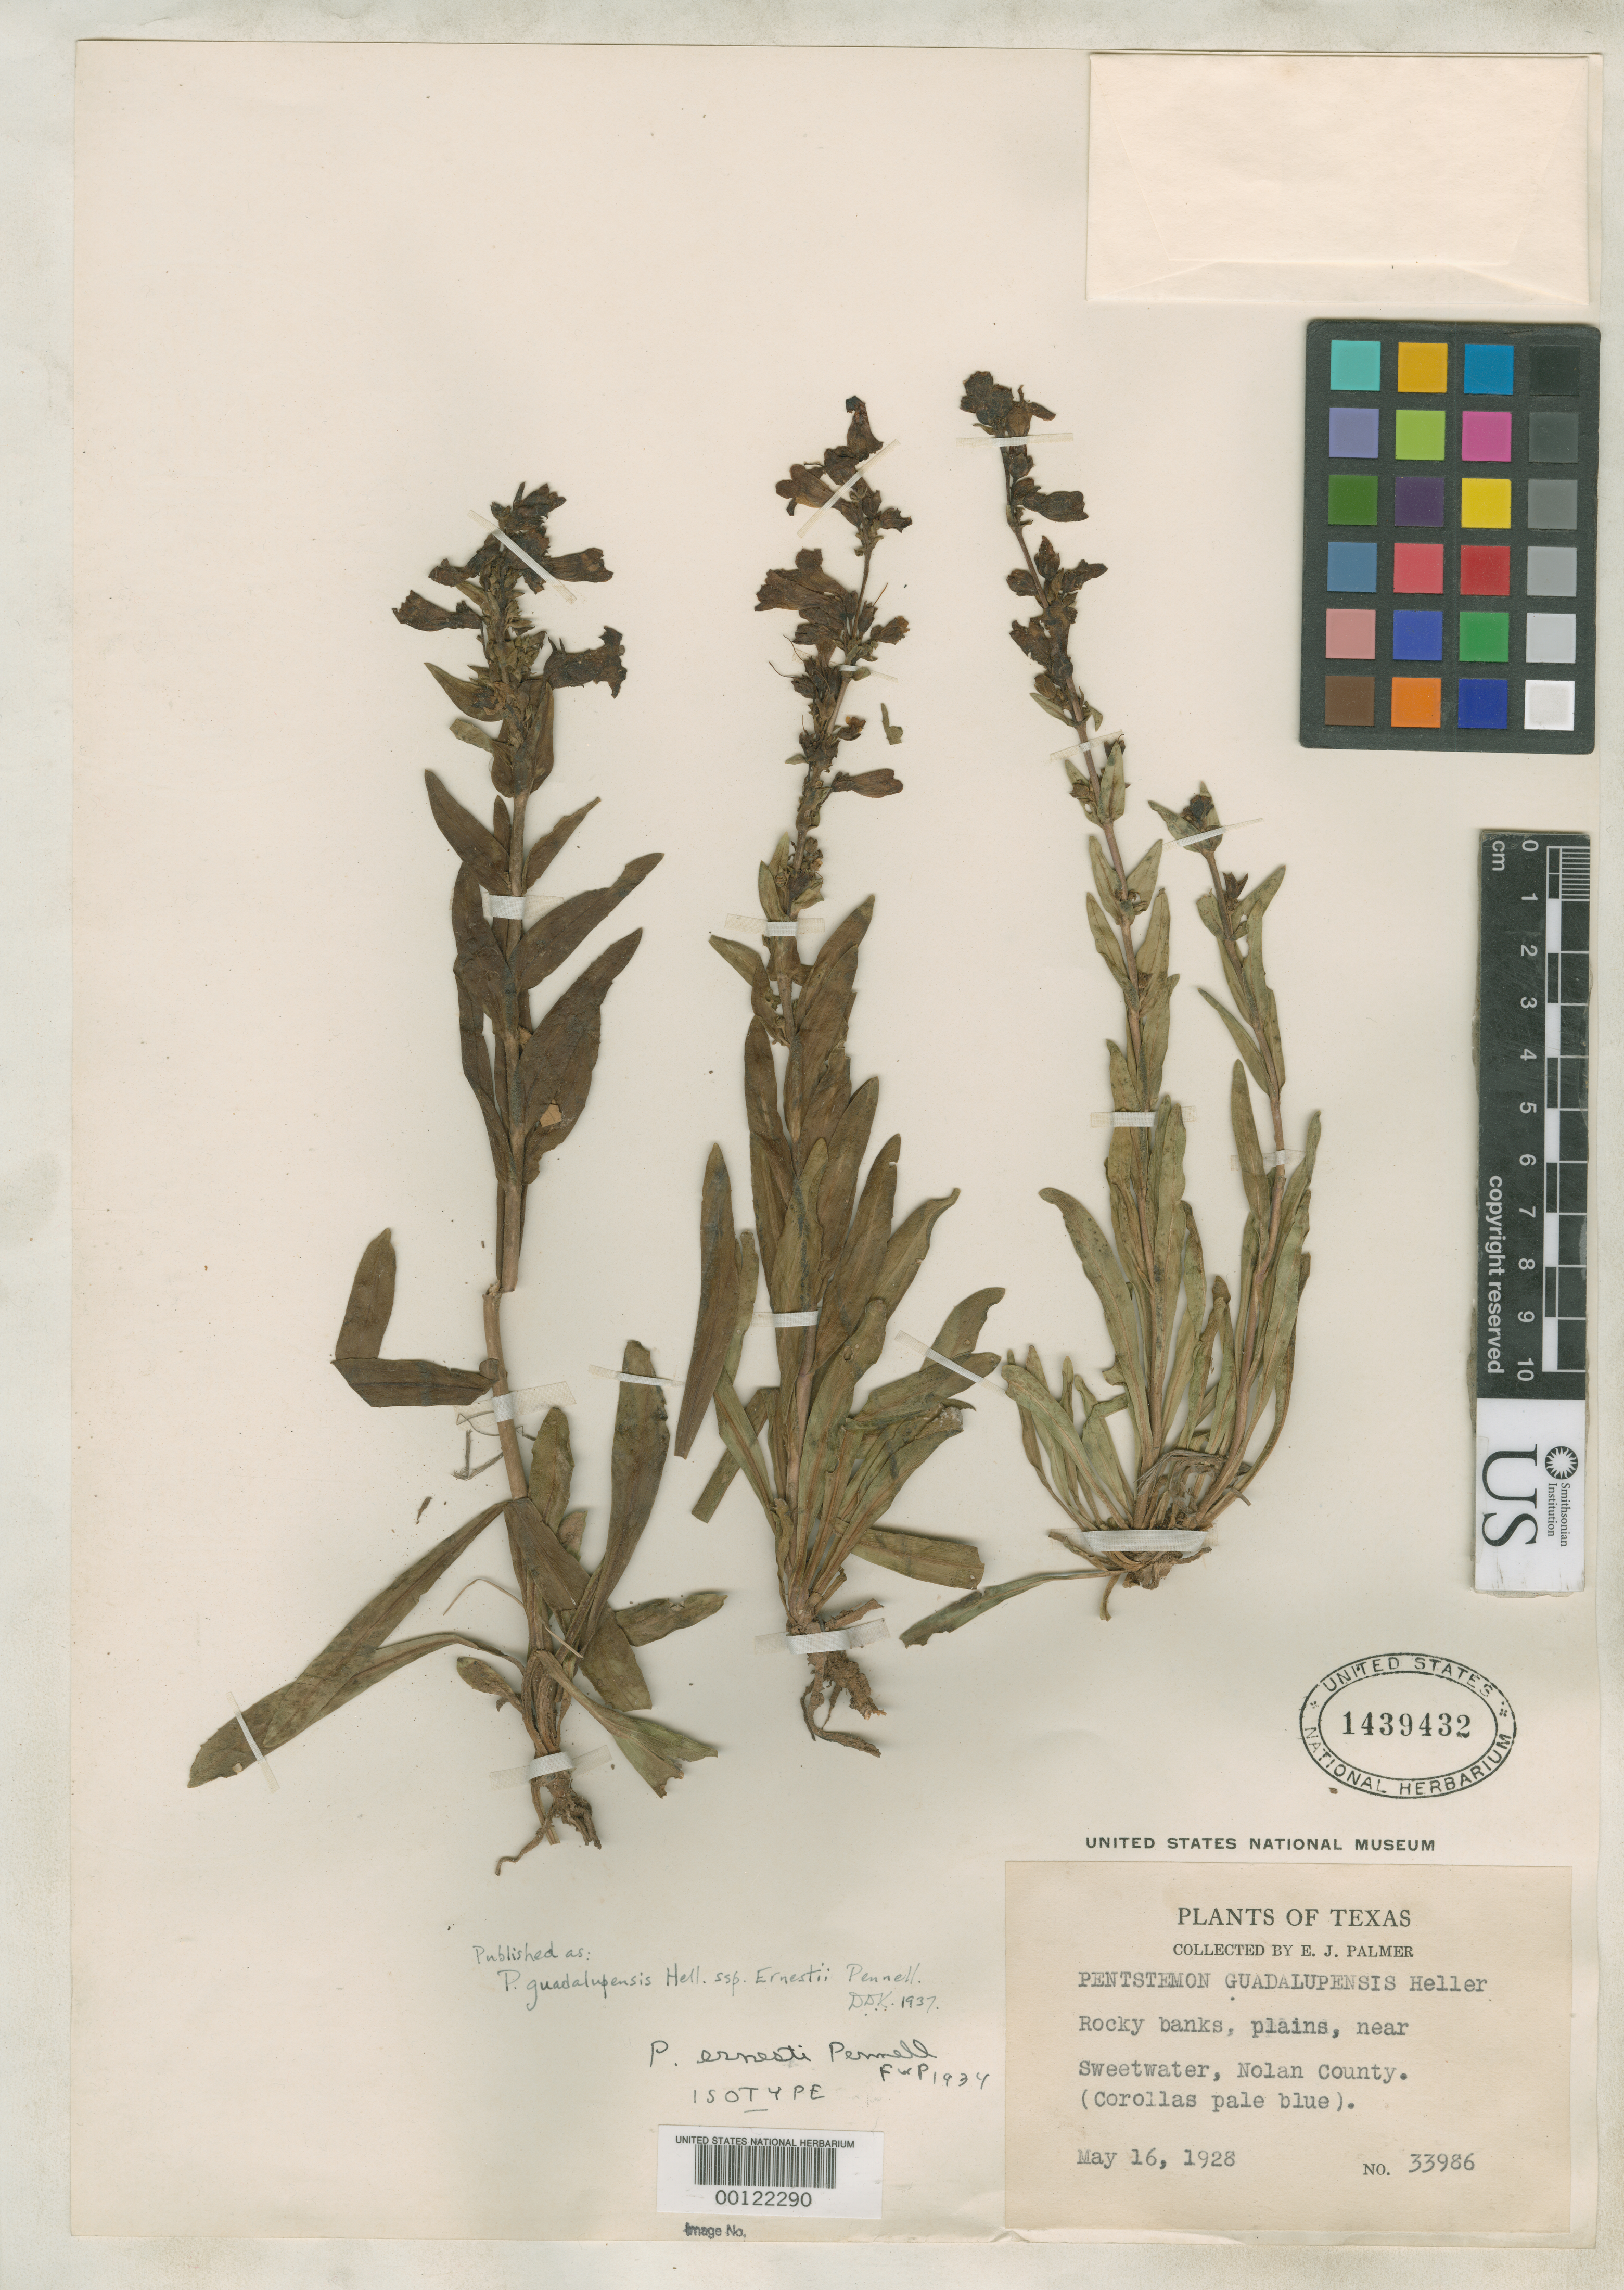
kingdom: Plantae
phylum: Tracheophyta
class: Magnoliopsida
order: Lamiales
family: Plantaginaceae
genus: Penstemon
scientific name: Penstemon guadalupensis subsp. ernesti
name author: Pennell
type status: Isotype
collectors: E. J. Palmer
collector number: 33986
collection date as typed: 16 May 1928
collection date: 1928-05-16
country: United States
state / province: Texas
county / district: Nolan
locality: Sweetwater.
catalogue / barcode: US 1439432